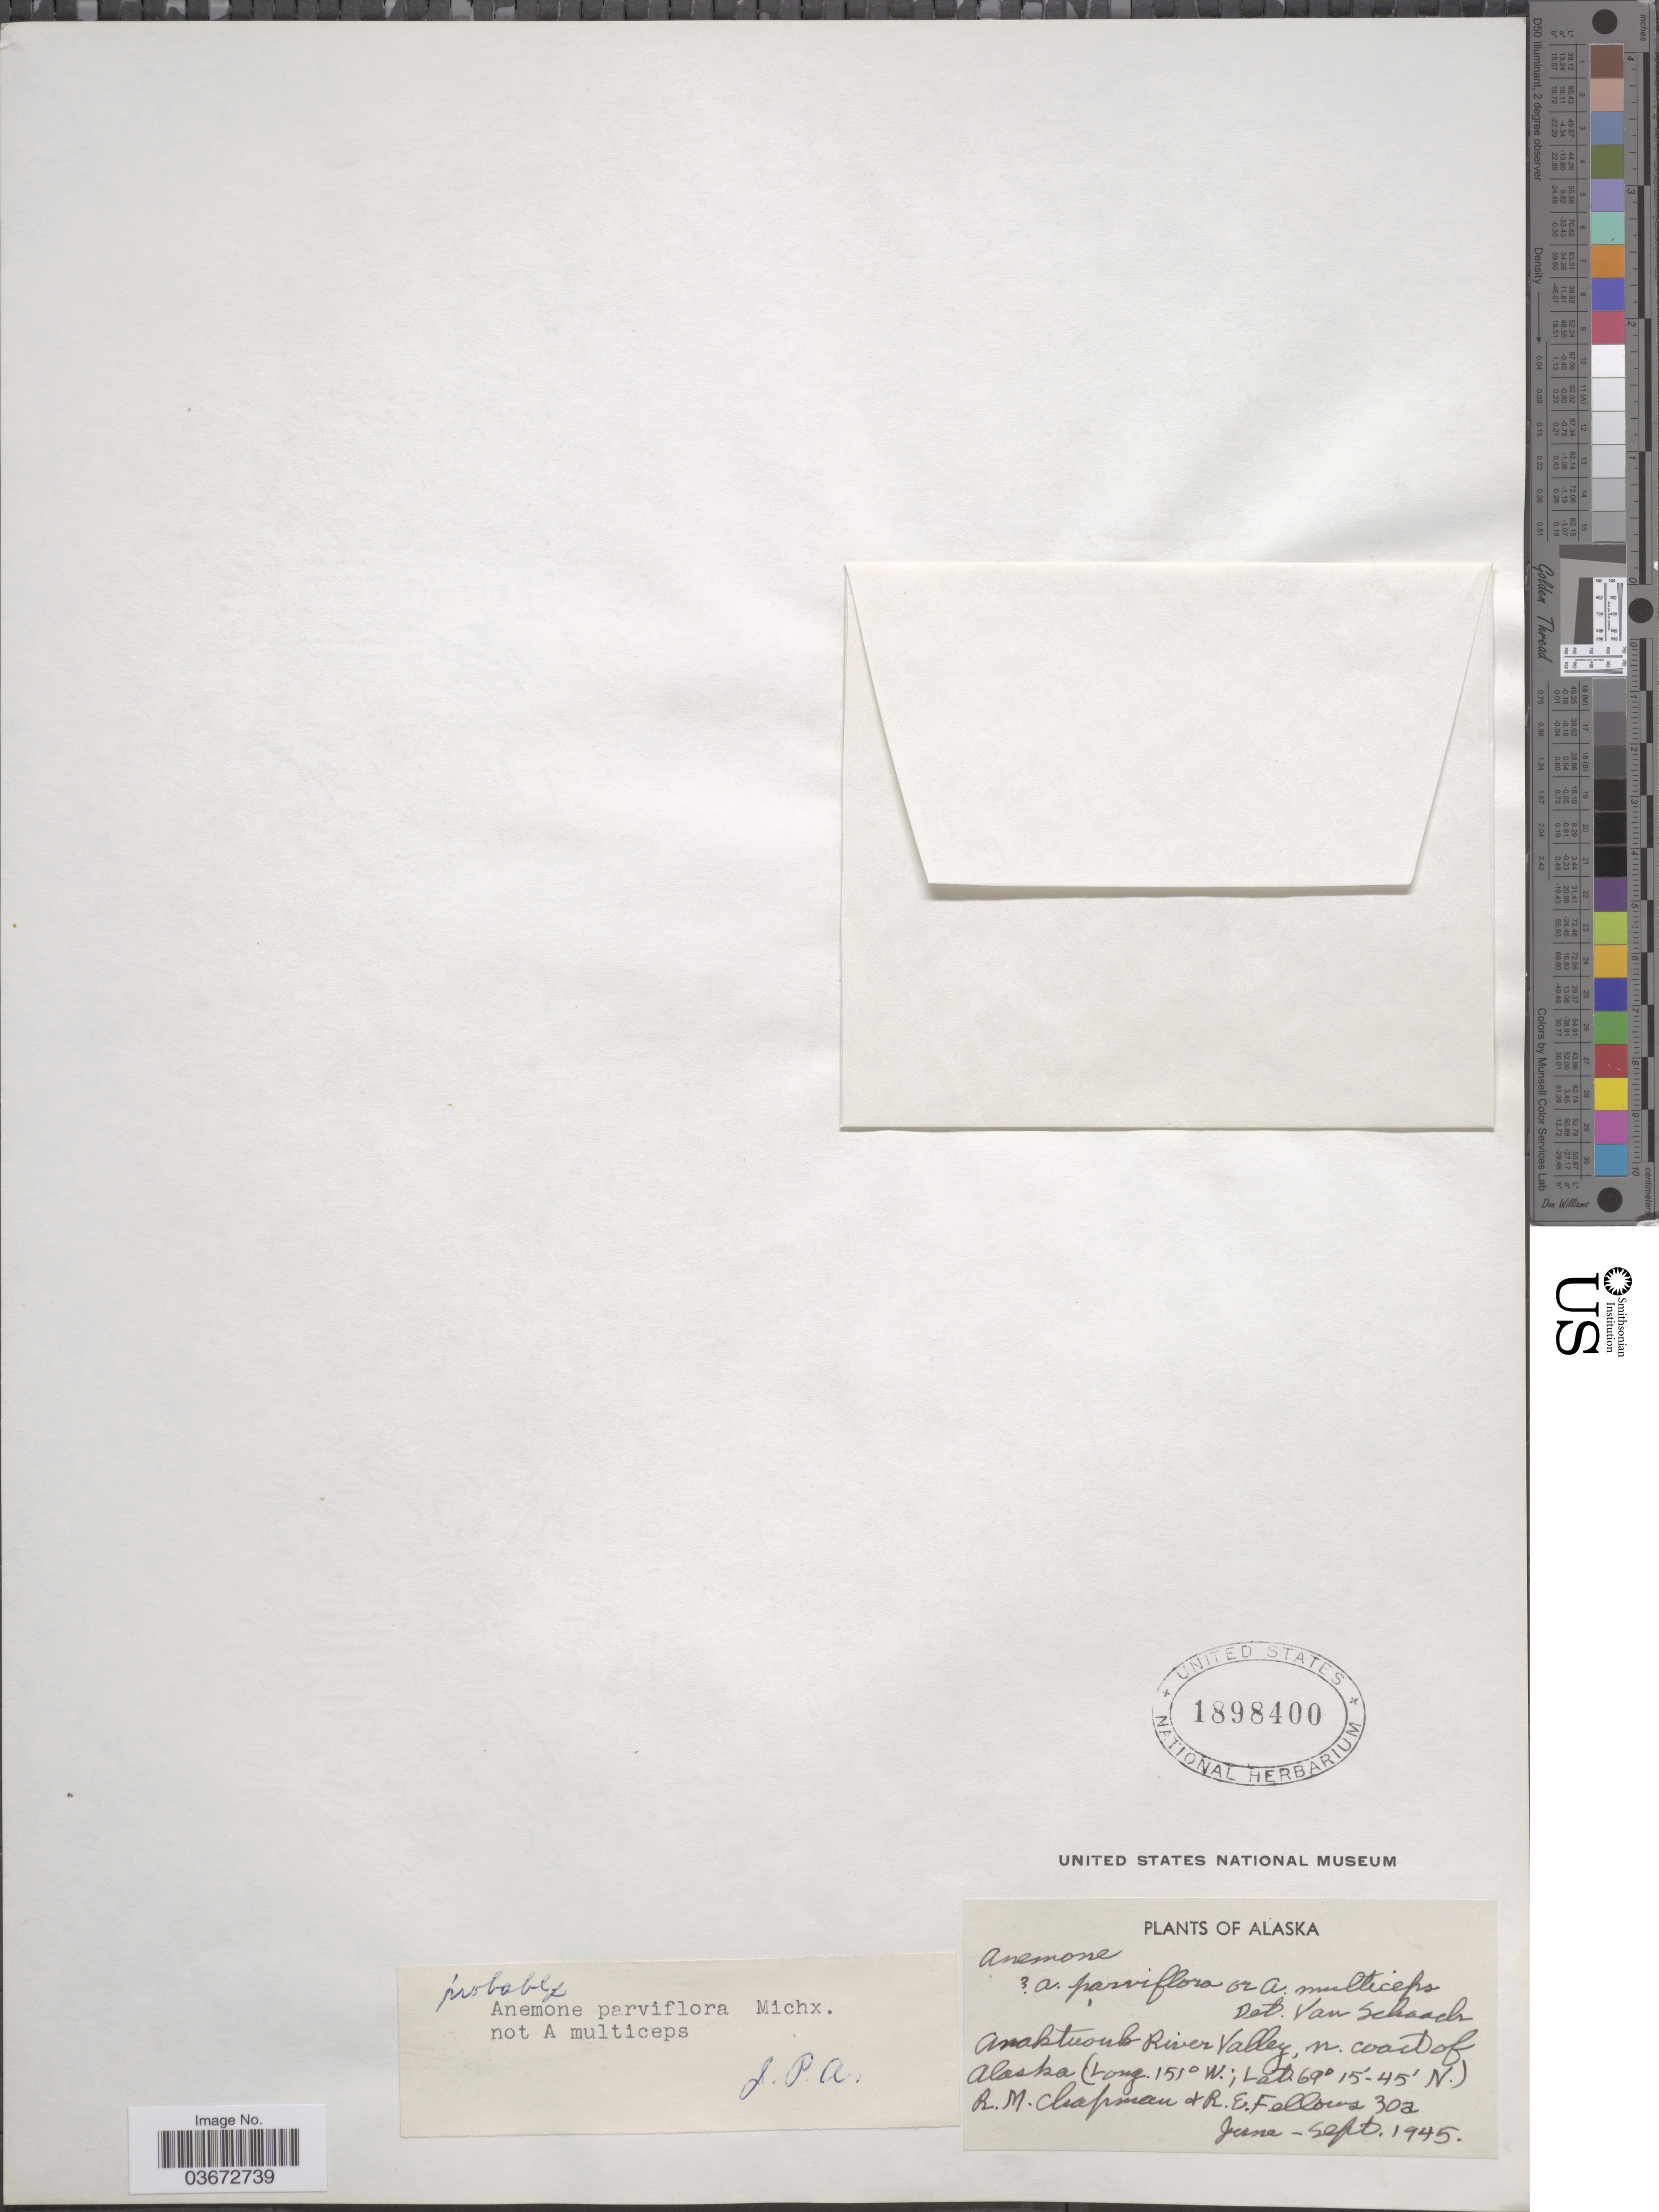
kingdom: Plantae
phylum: Tracheophyta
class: Magnoliopsida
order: Ranunculales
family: Ranunculaceae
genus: Anemone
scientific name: Anemone parviflora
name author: Michx.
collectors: R. M. Chapman & R. Fellows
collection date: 1945-06/1945-09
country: United States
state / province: Alaska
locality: Araktuvuk River Valley, n. coast of Alaska.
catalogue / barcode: US 1898400